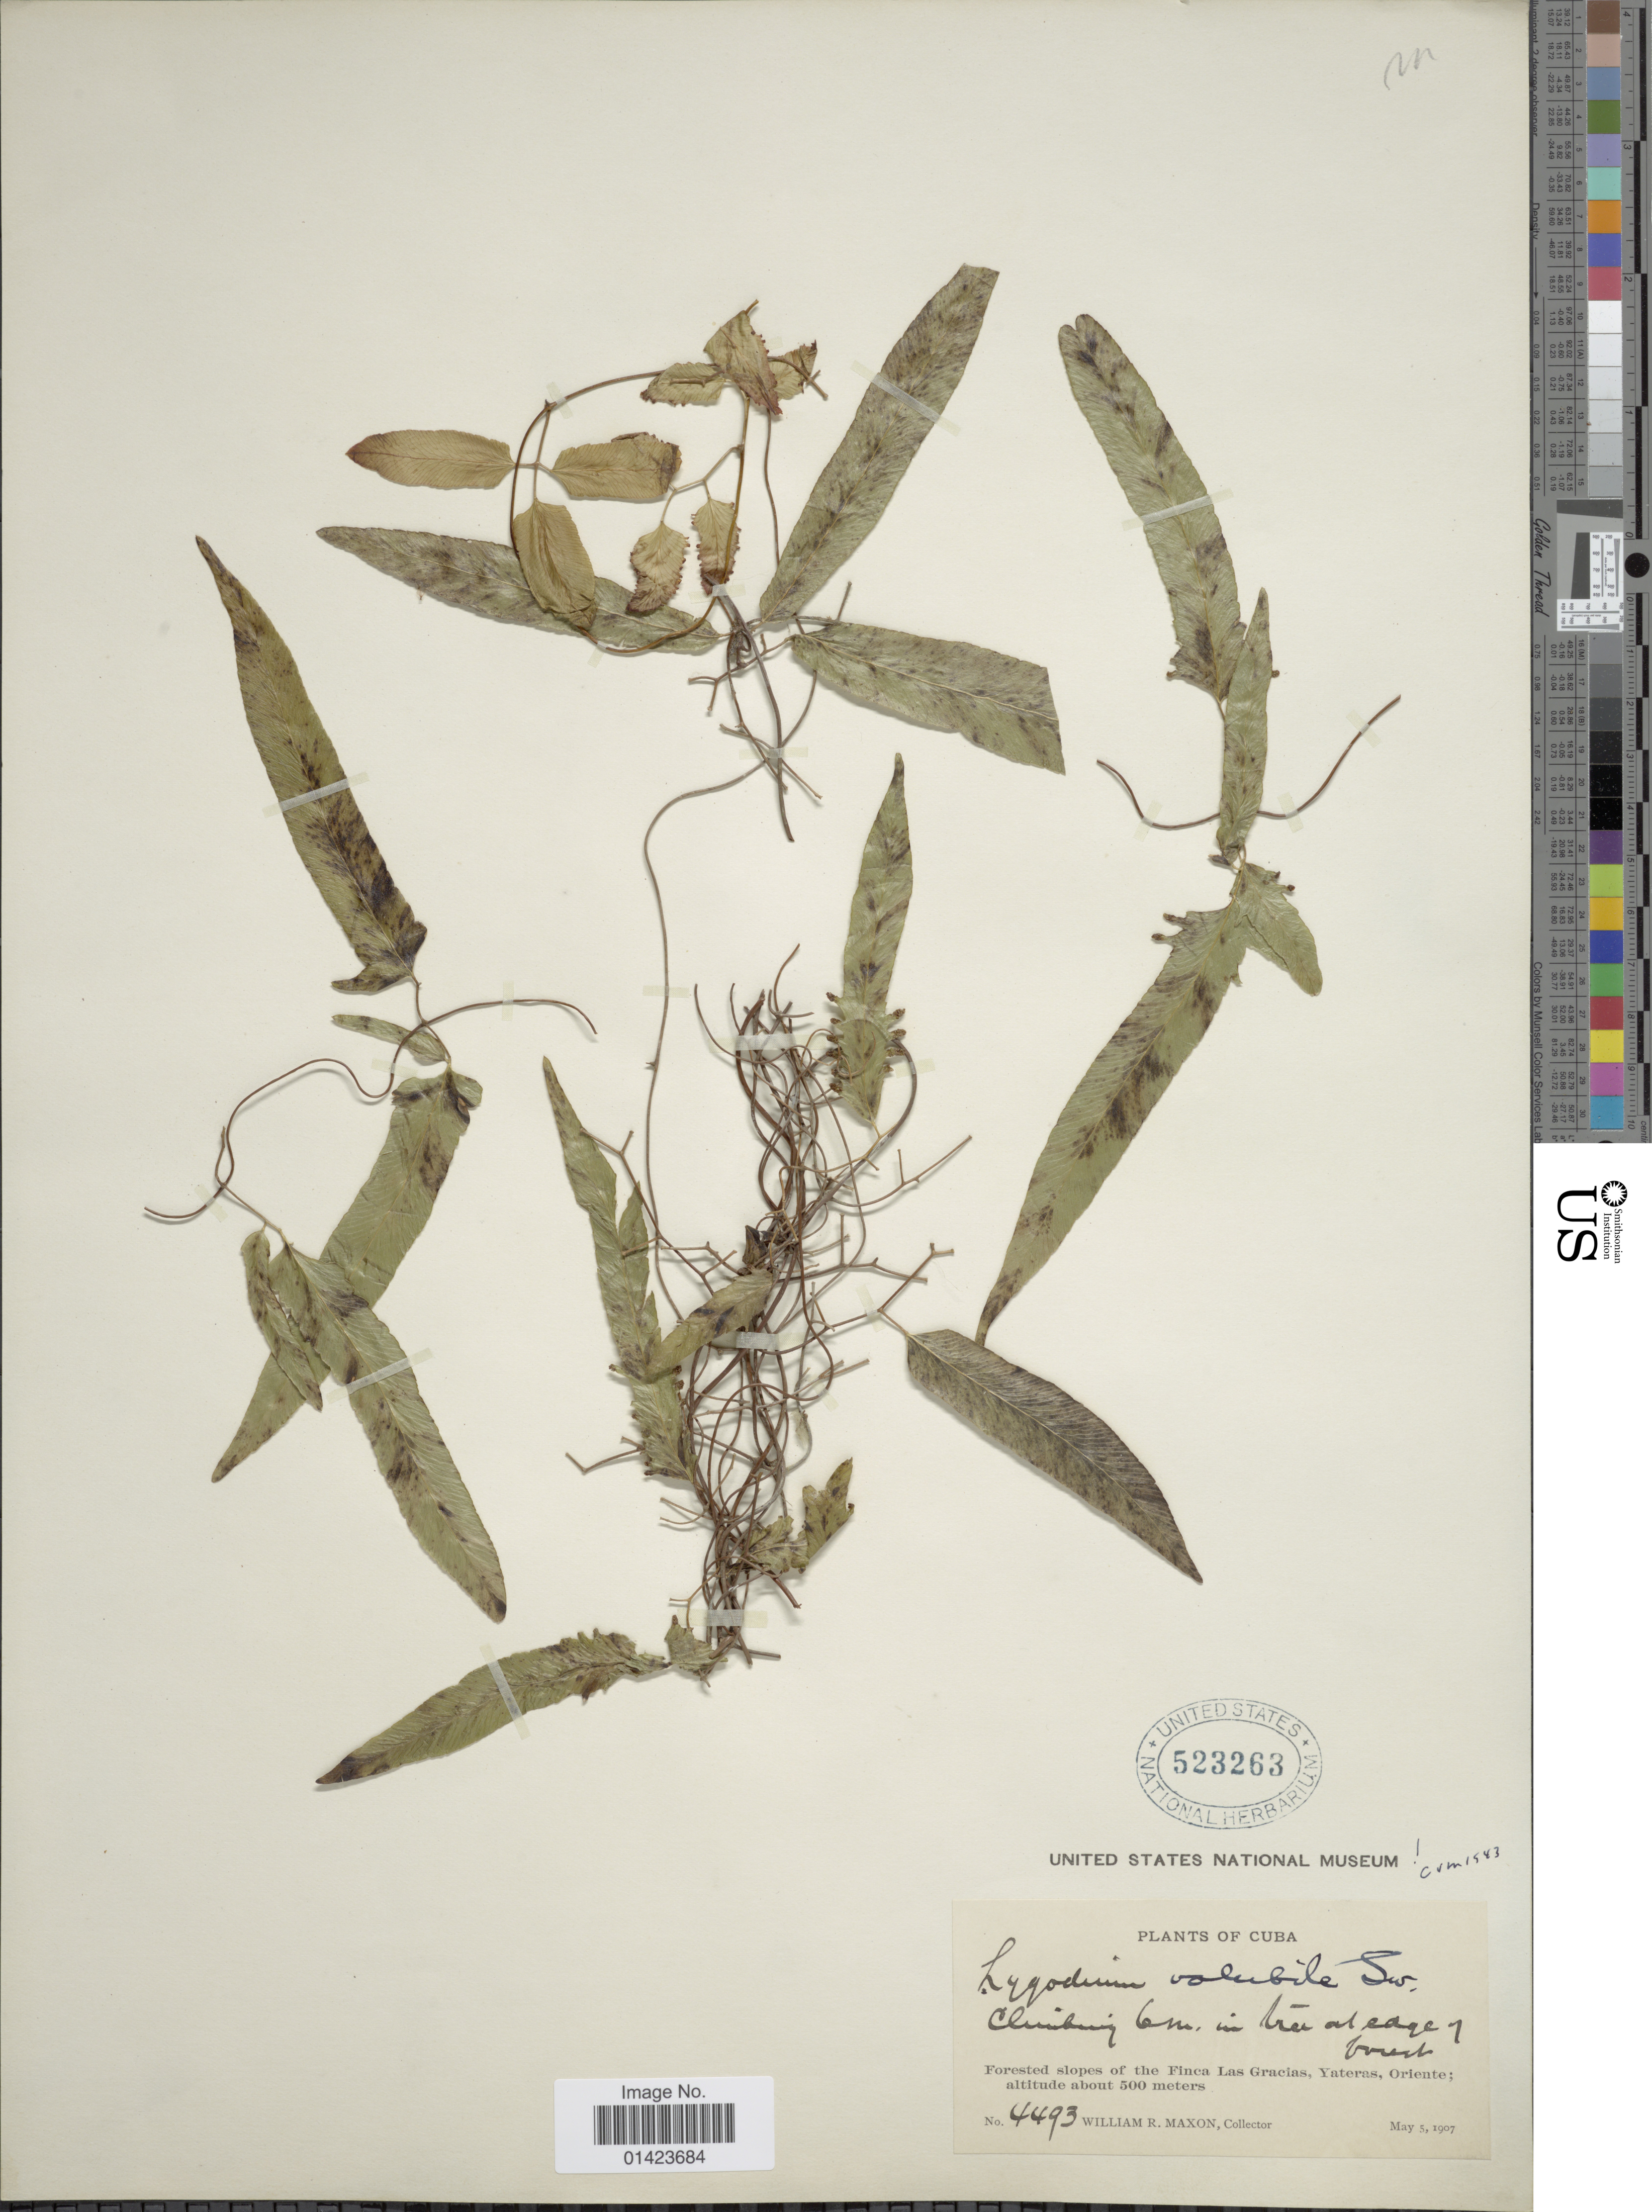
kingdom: Plantae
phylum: Tracheophyta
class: Polypodiopsida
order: Schizaeales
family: Lygodiaceae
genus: Lygodium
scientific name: Lygodium volubile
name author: Sw.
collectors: W. R. Maxon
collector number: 4493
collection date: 1907-05-05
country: Cuba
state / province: Oriente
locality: Forested slopes of the Finca Las Gracias, Yateras, Oriente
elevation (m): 500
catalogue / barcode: US 523263